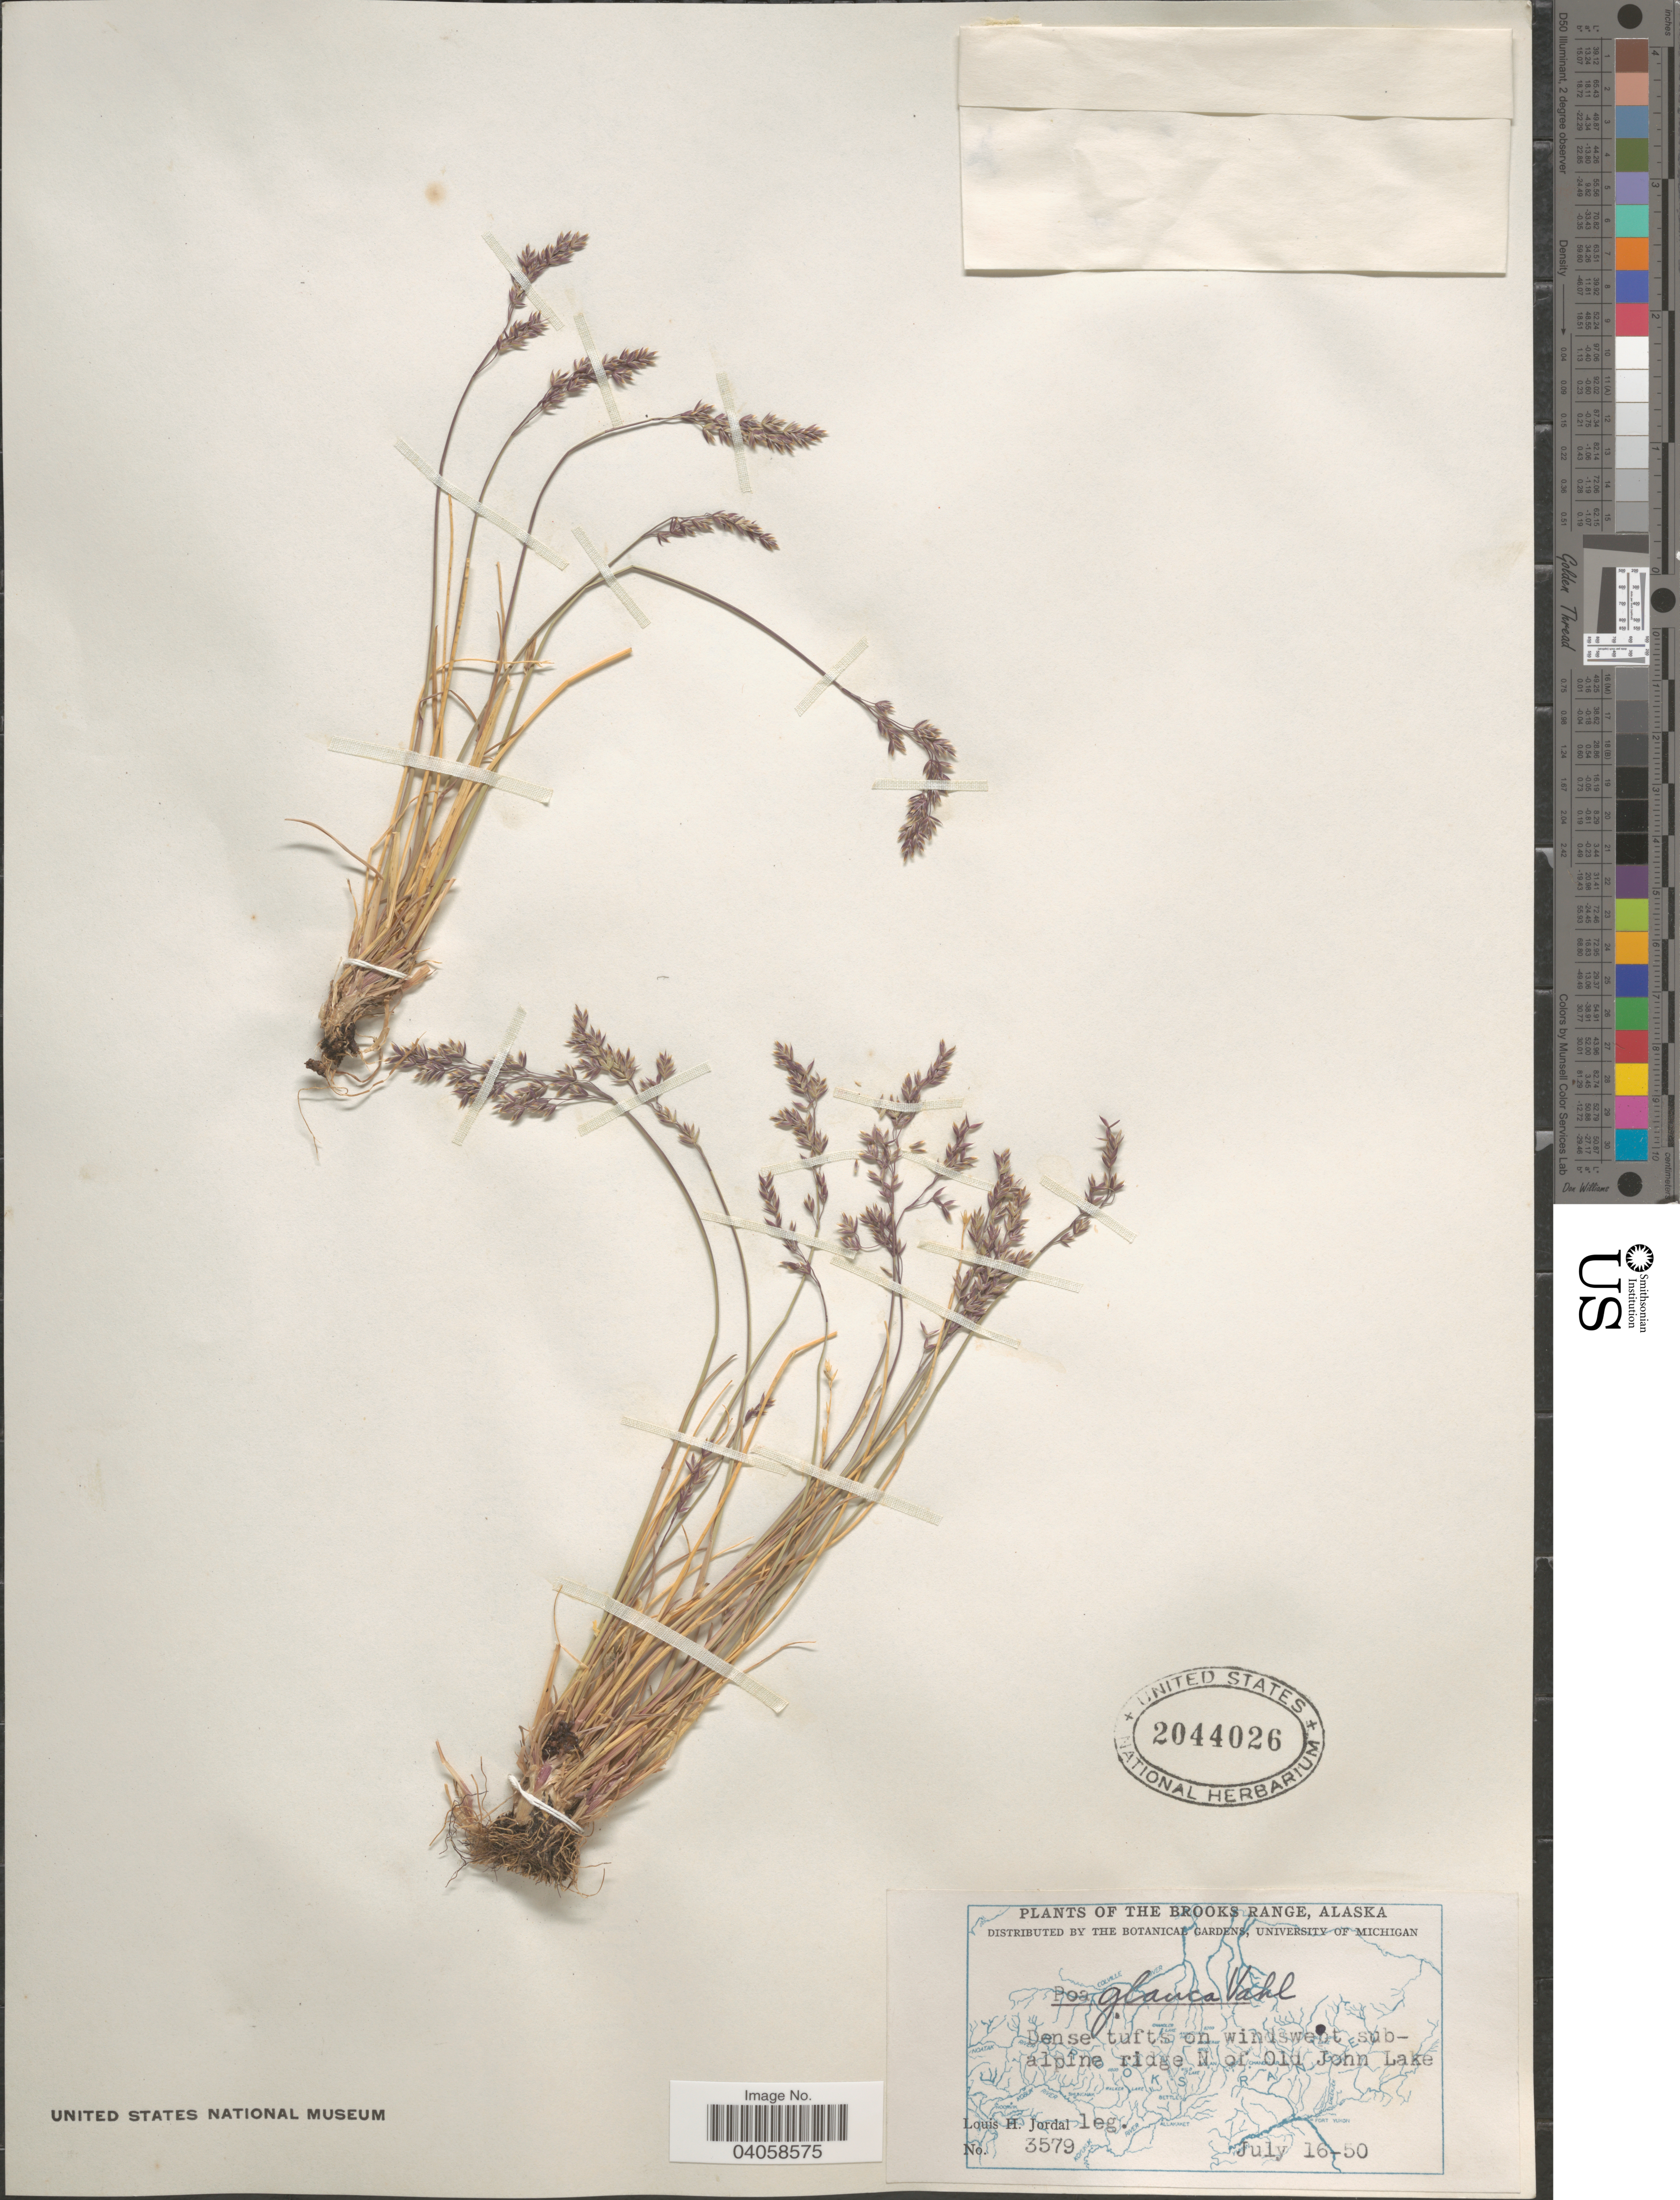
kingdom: Plantae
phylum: Tracheophyta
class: Liliopsida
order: Poales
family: Poaceae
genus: Poa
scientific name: Poa glauca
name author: Vahl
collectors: L. Jordal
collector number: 3579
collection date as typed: Transcribed d/m/y: 16/7/50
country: United States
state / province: Alaska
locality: The Brooks Range. On windswept sub-alpine ridge N of Old John Lake.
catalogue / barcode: US 2044026